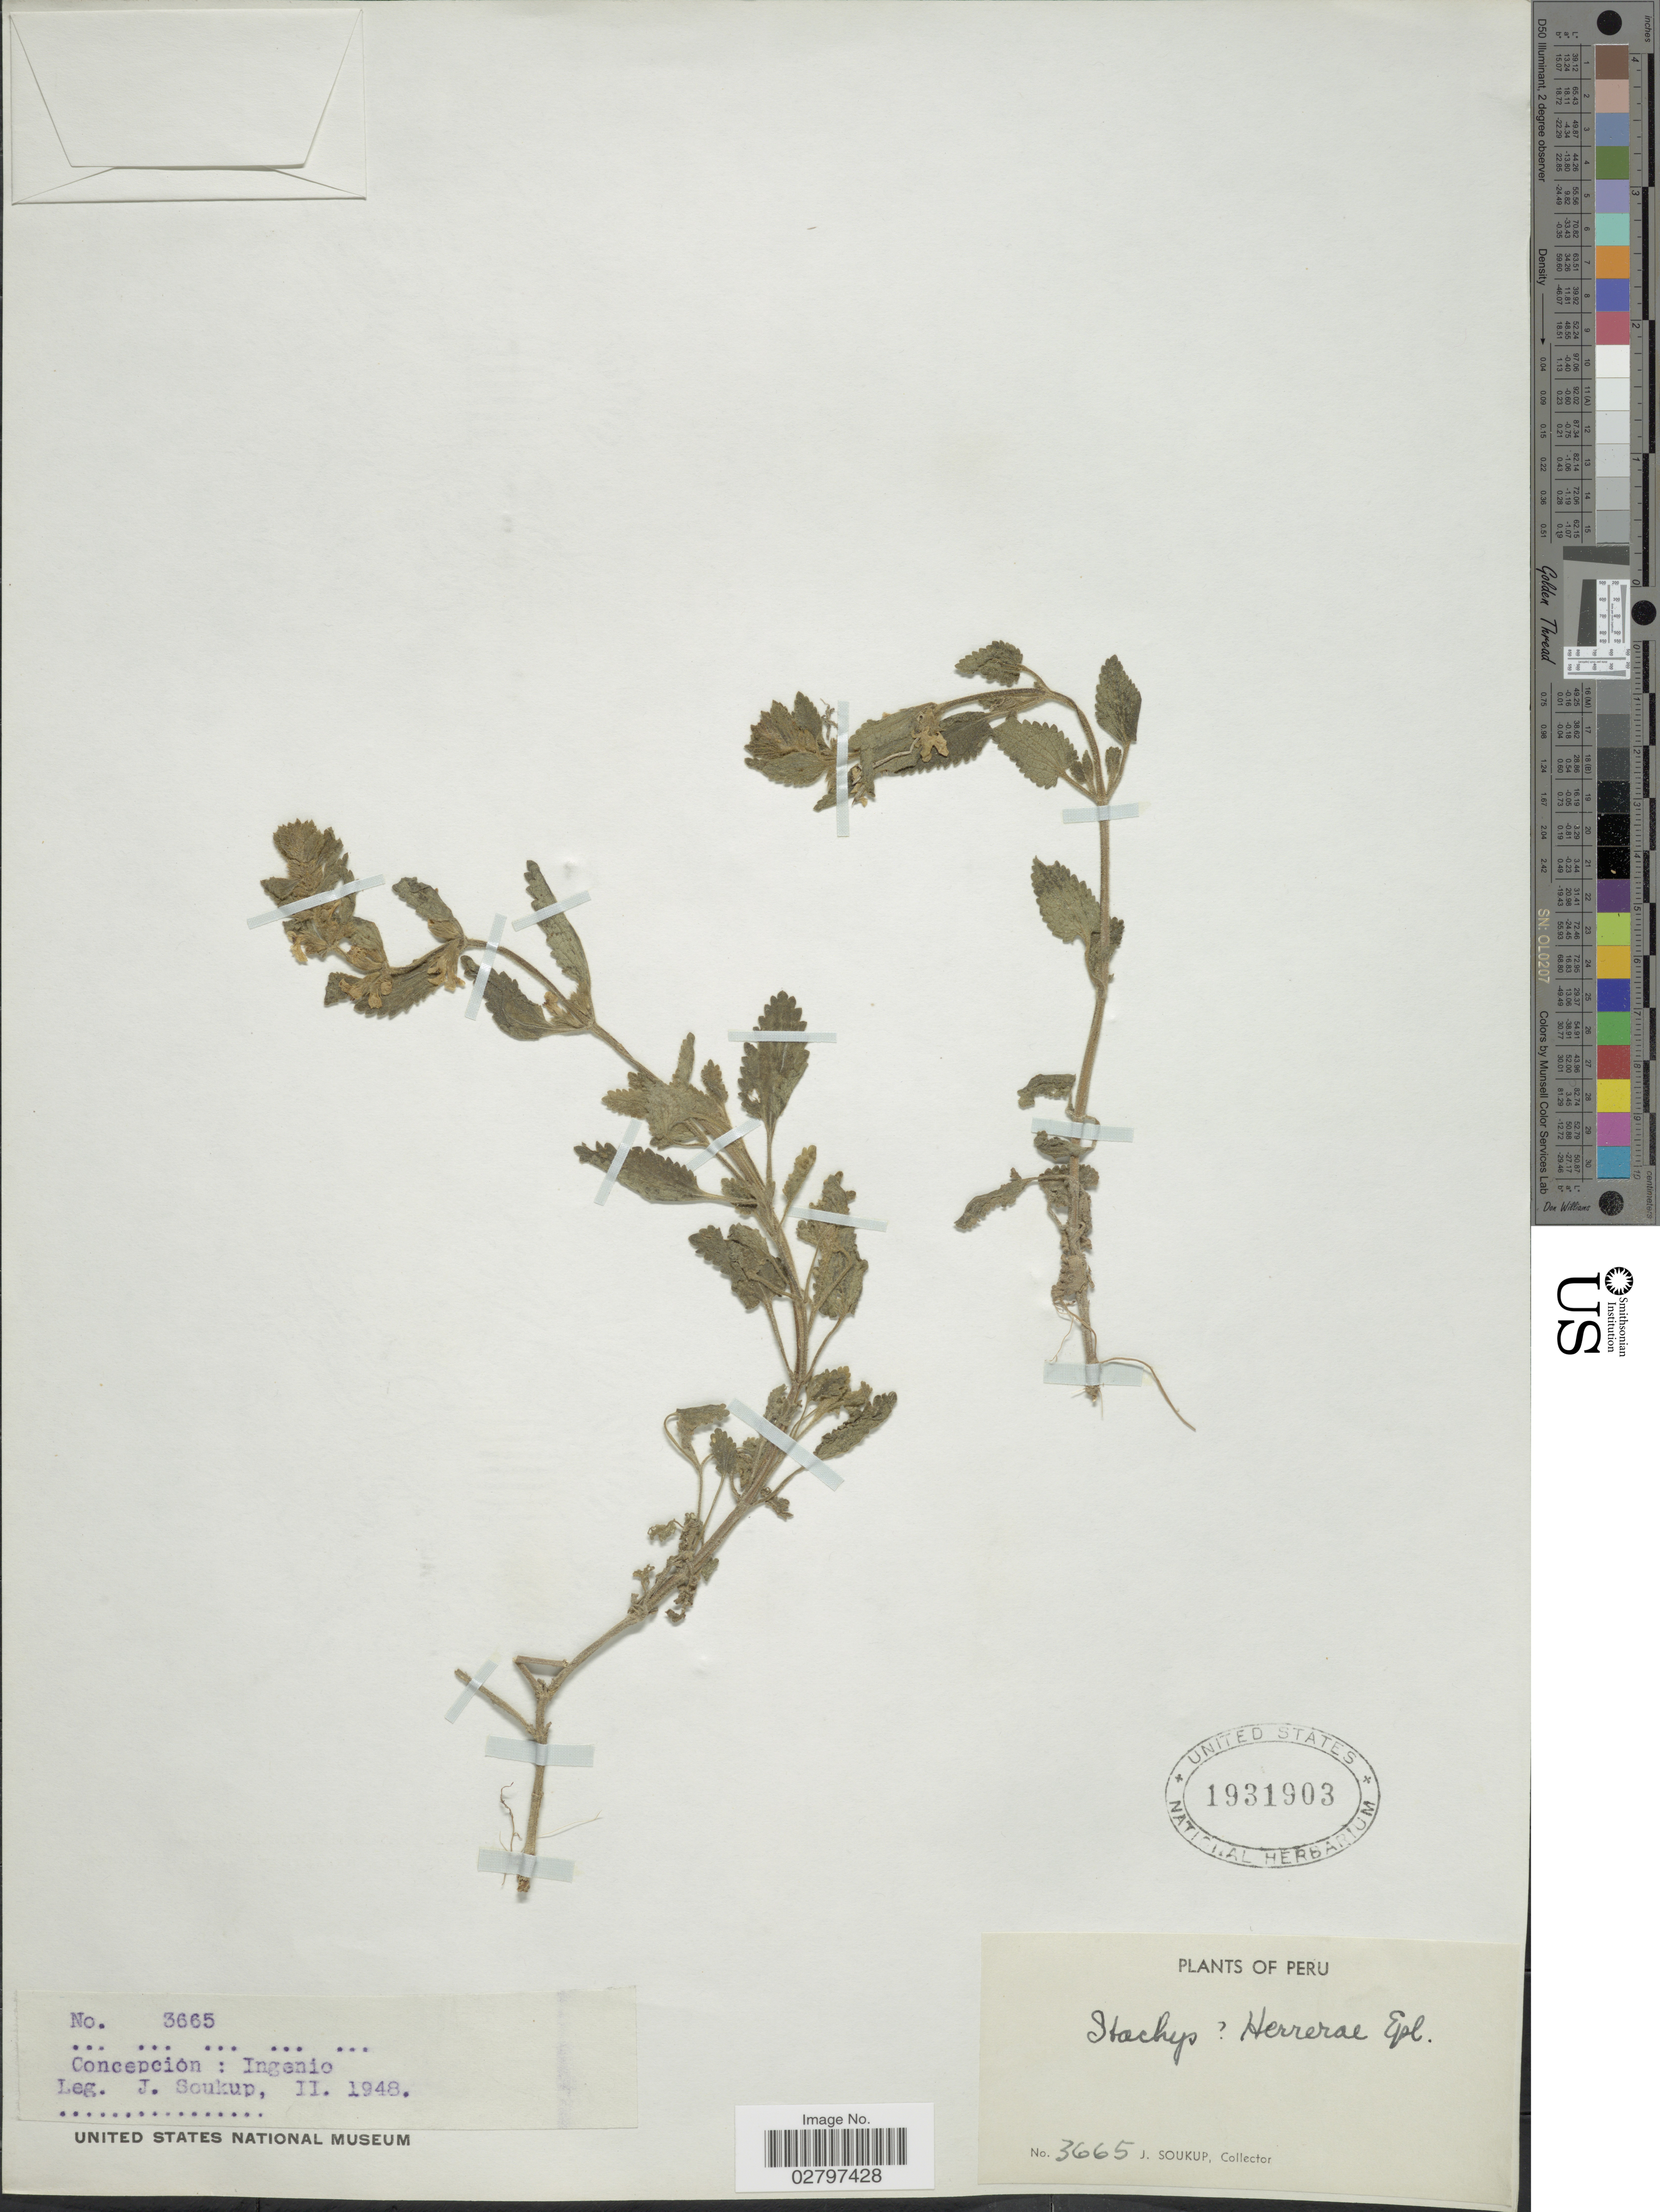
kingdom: Plantae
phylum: Tracheophyta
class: Magnoliopsida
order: Lamiales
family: Lamiaceae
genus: Stachys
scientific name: Stachys herrerae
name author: Epling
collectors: J. Soukup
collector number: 3665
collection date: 1948-11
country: Peru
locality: Concepcion: Ingenio.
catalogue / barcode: US 1931903